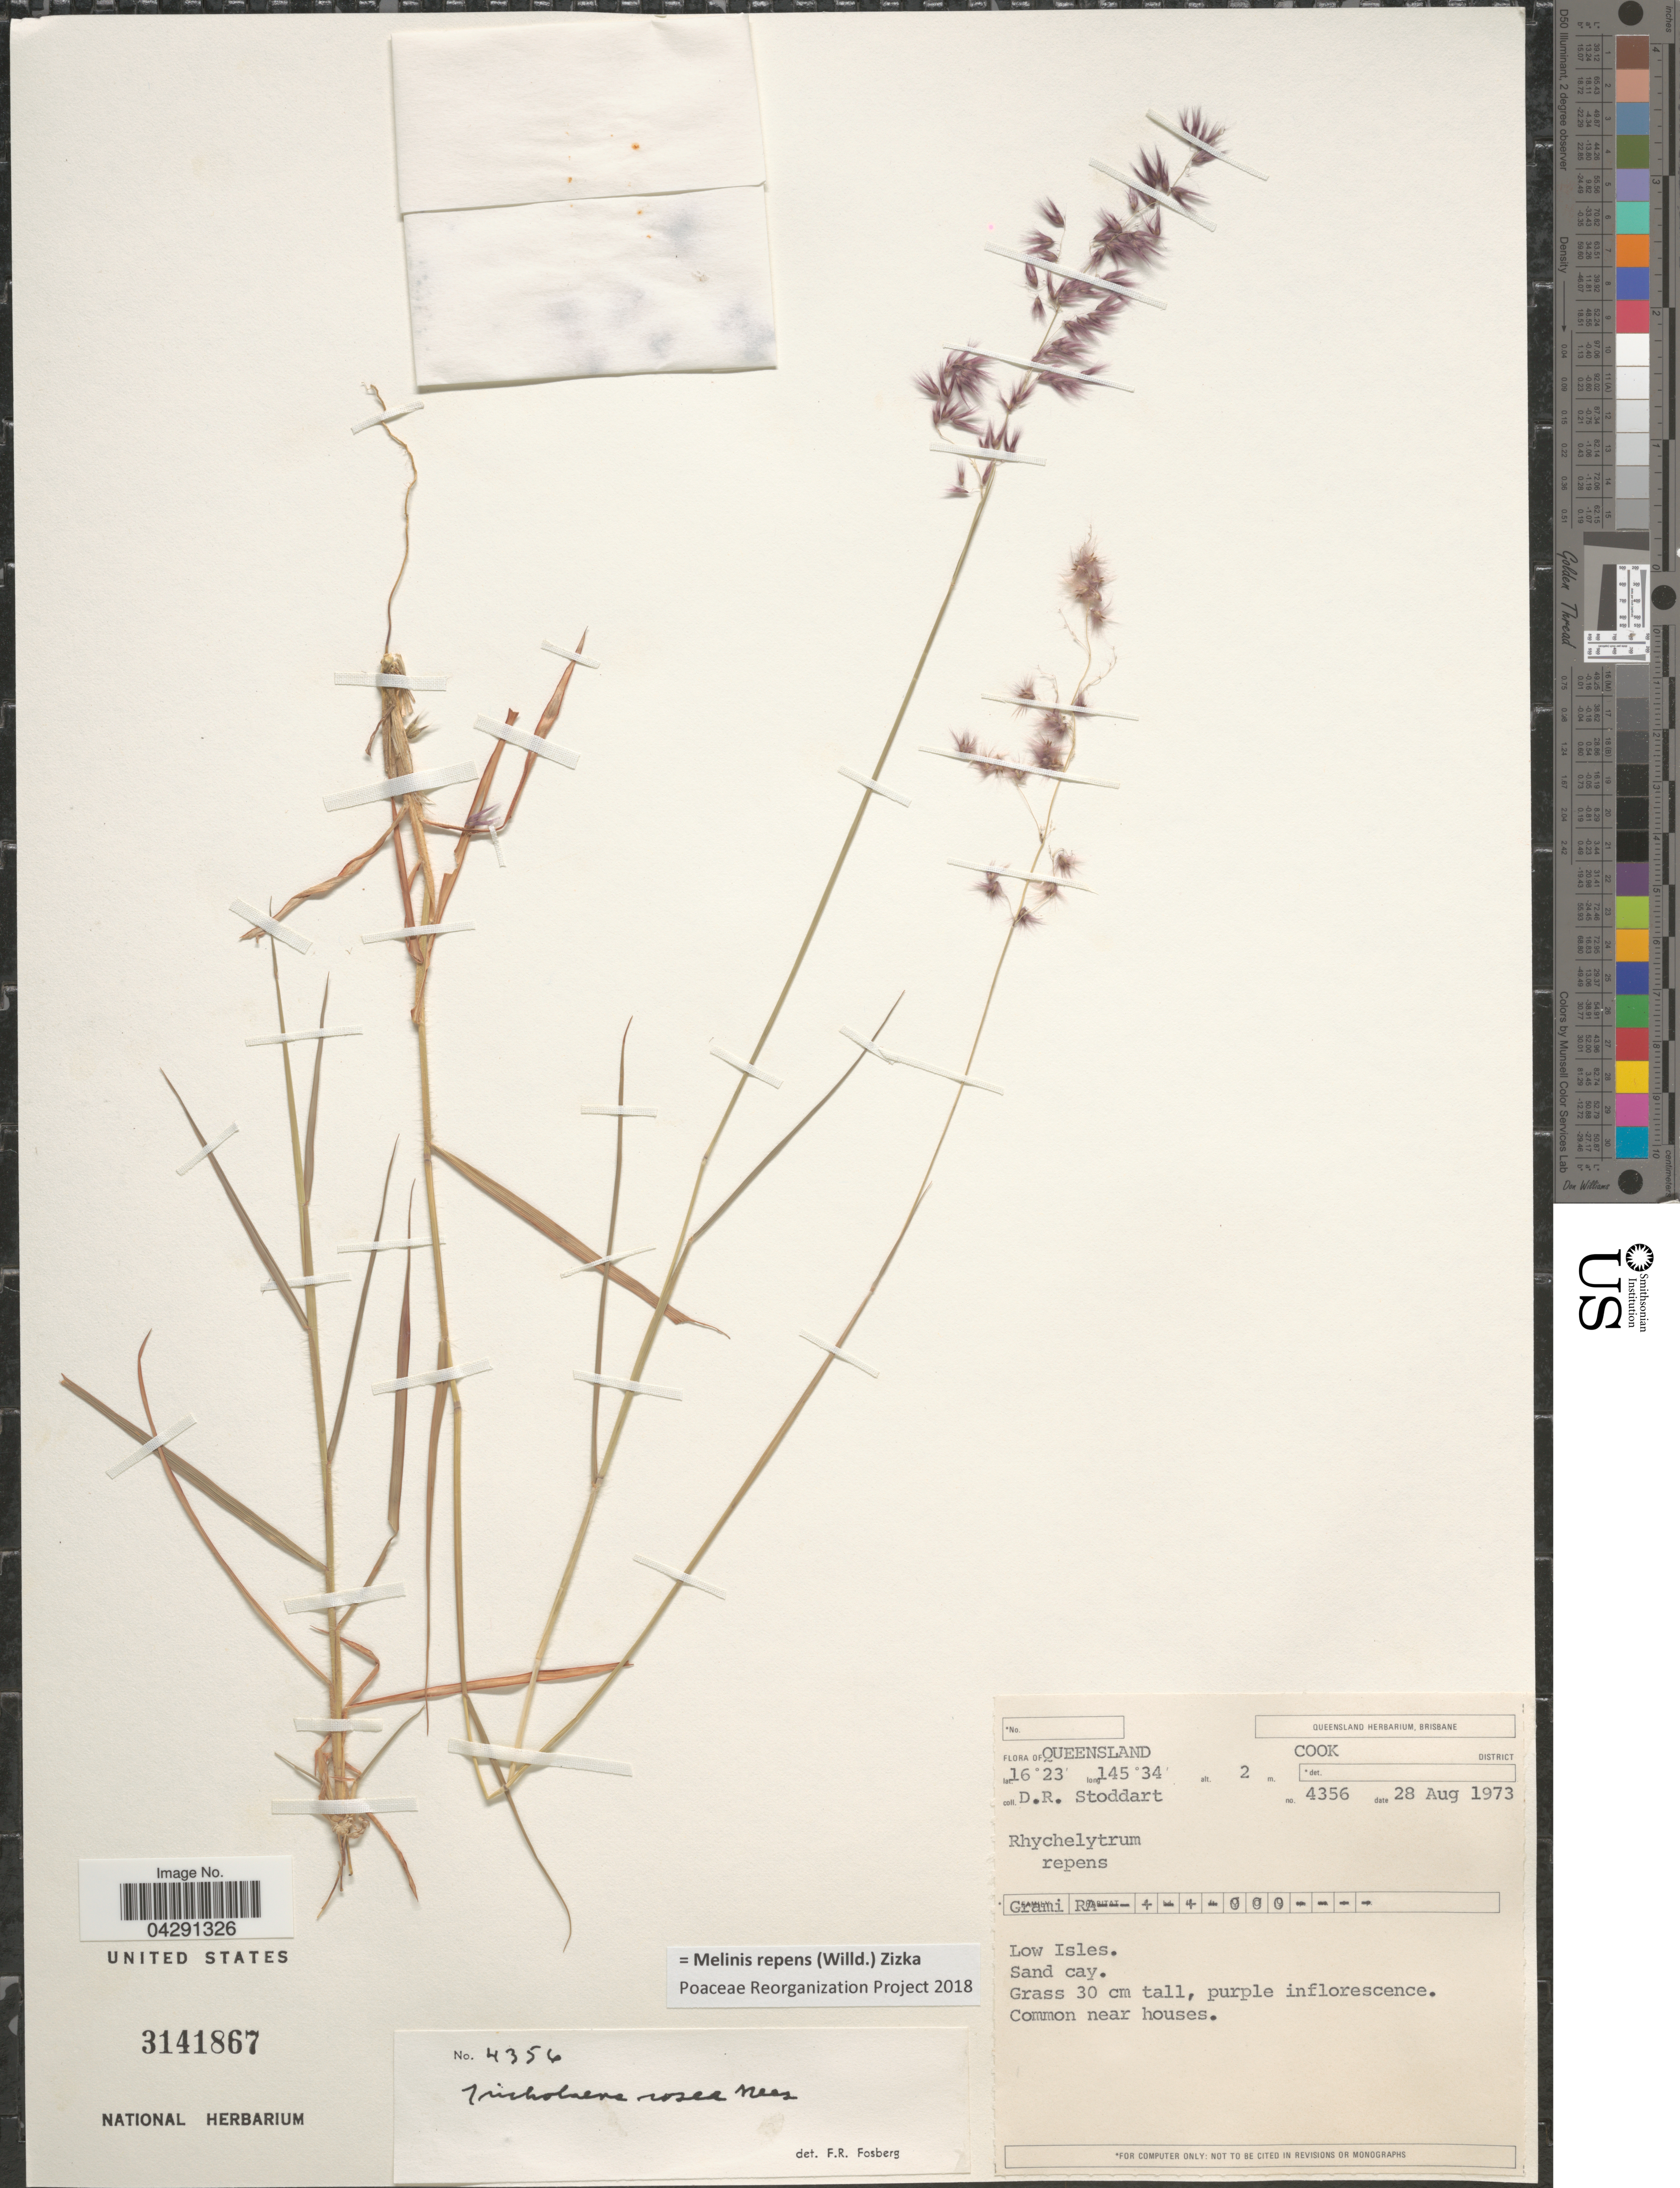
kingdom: Plantae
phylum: Tracheophyta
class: Liliopsida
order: Poales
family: Poaceae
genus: Melinis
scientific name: Melinis repens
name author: (Willd.) Zizka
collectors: D. R. Stoddart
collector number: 4356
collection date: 1973-08-28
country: Australia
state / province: Queensland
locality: Cook District. Low Isles. Sand cay. Common near houses.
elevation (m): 2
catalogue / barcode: US 3141867